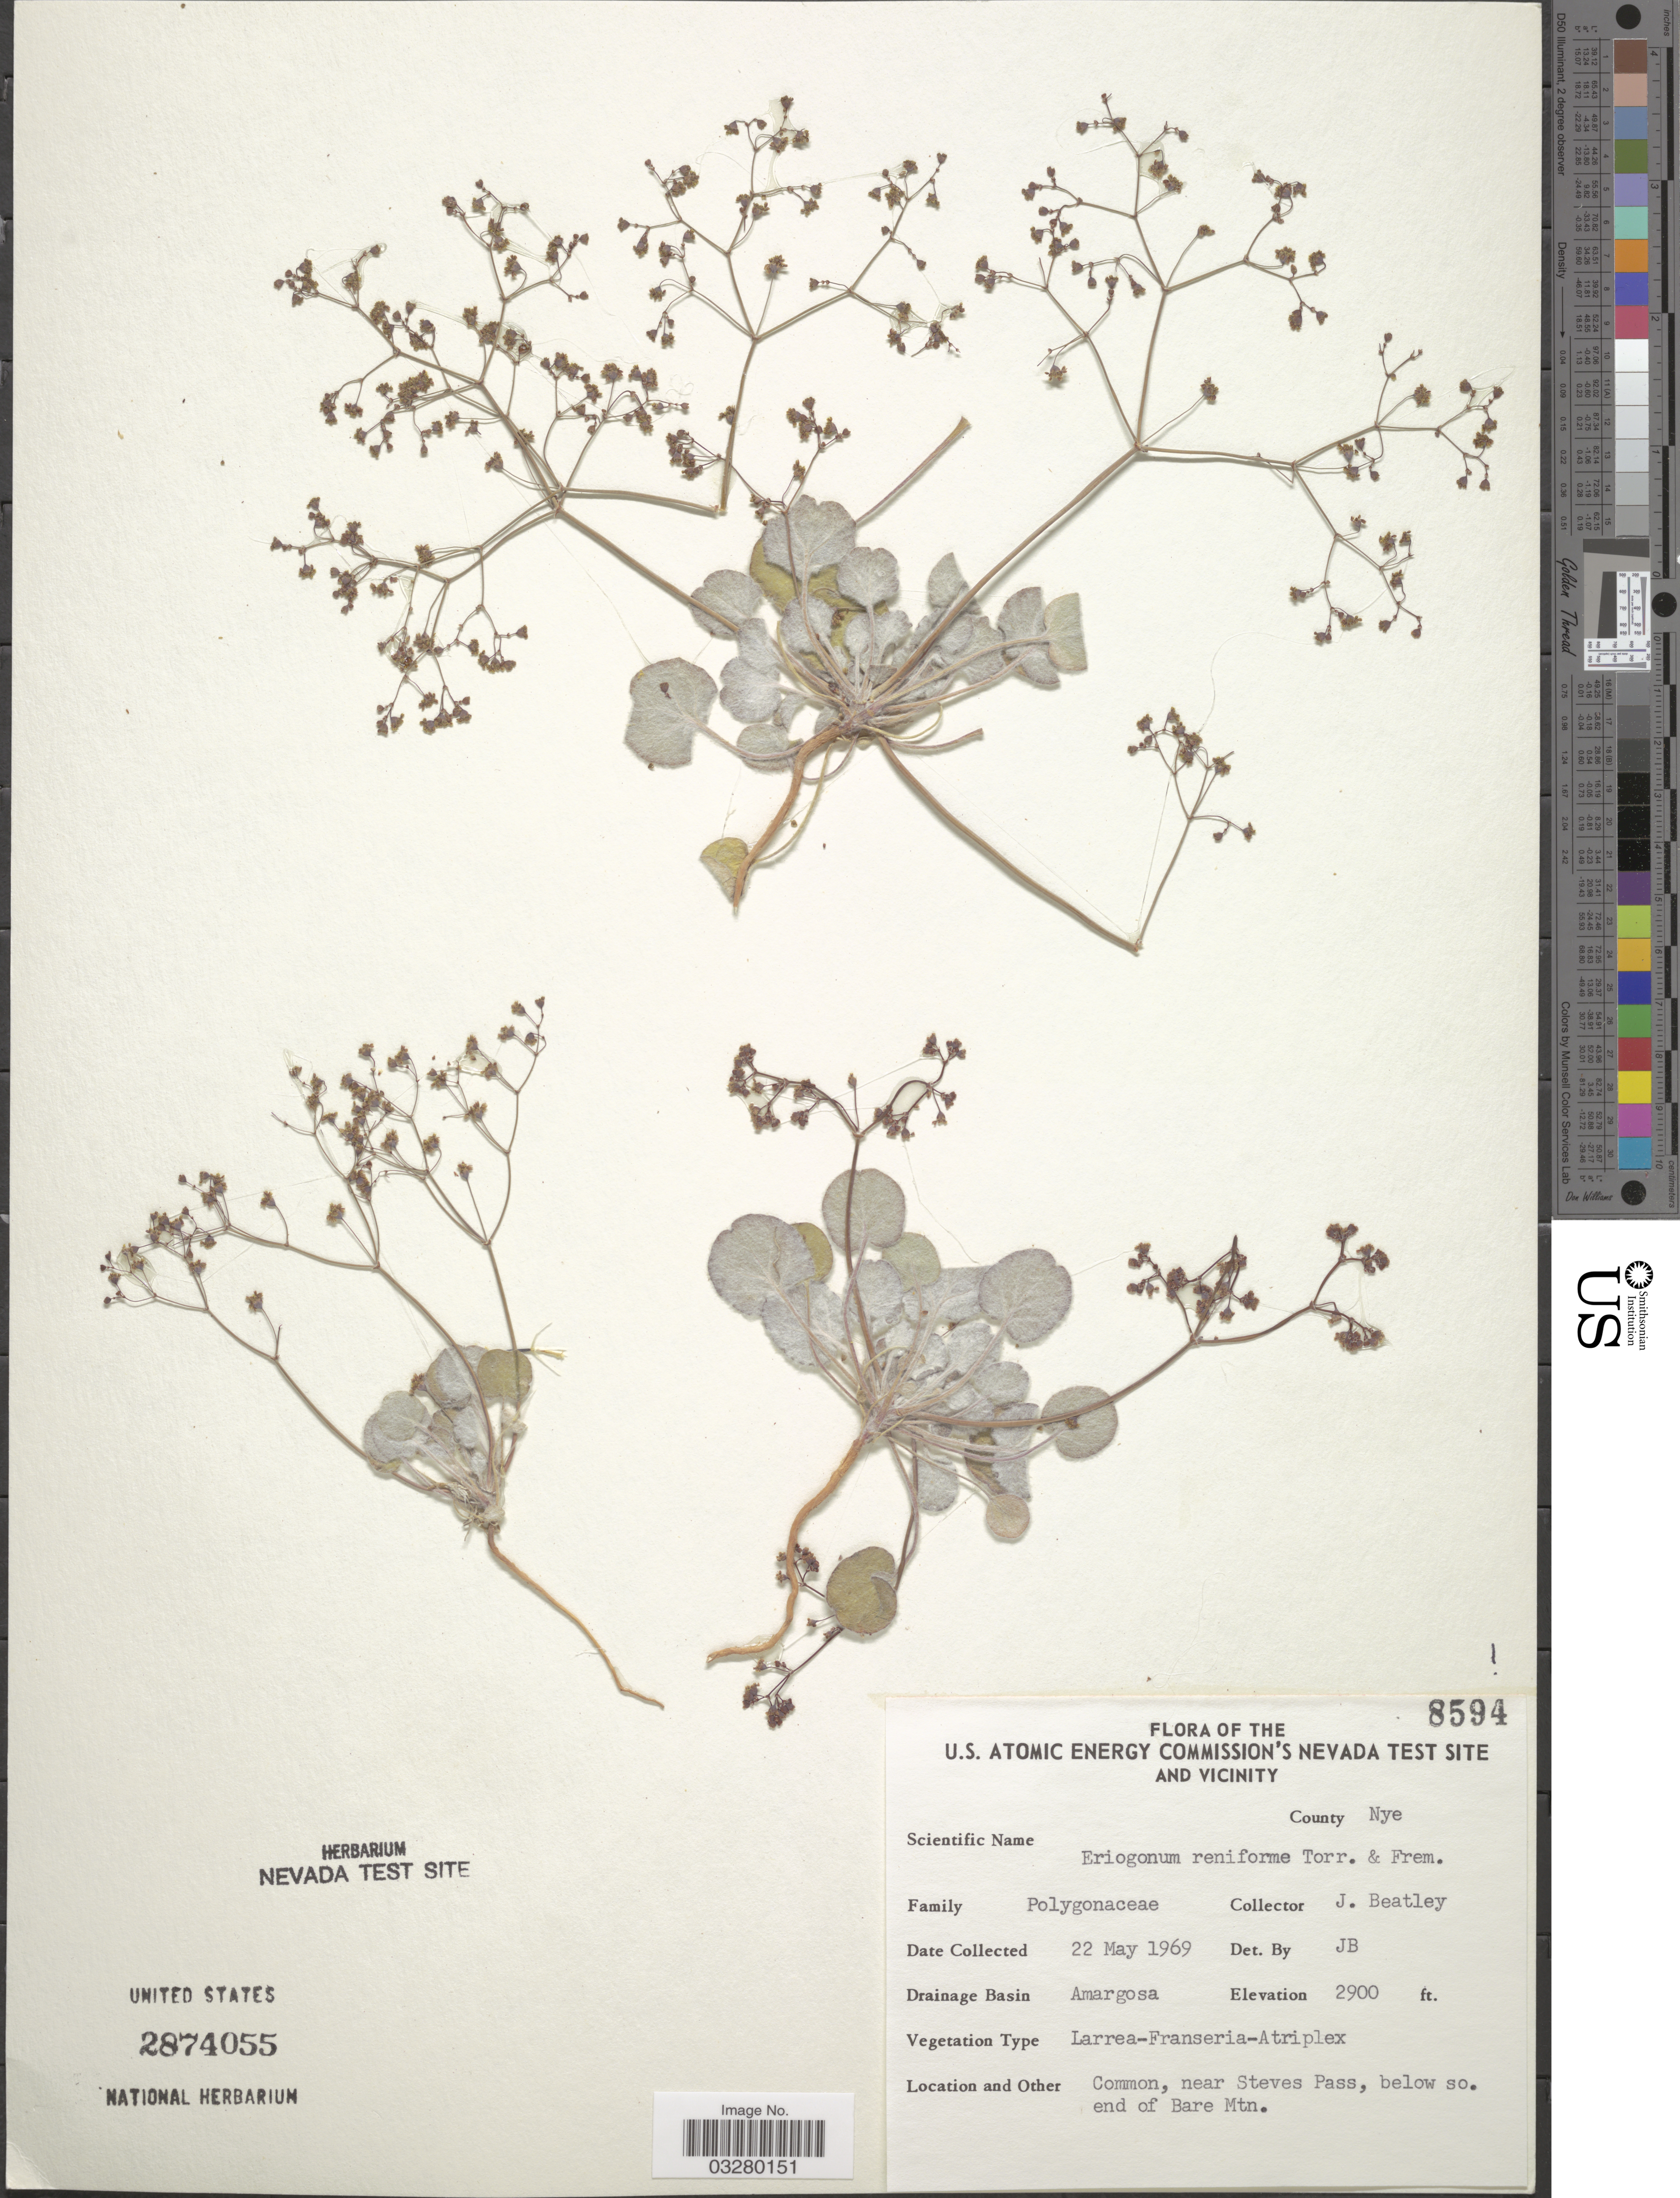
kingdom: Plantae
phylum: Tracheophyta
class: Magnoliopsida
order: Caryophyllales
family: Polygonaceae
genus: Eriogonum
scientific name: Eriogonum reniforme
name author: Torr. & Frém.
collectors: J. C. Beatley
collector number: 8594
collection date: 1969-05-22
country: United States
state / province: Nevada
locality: U.S. Atomic Energy Commission's Nevada Test Site and Vicinity. County Nye. Drainage Basin Amargosa. Near Steves Pass, below so. end of Bare Mtn.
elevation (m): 884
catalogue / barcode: US 2874055